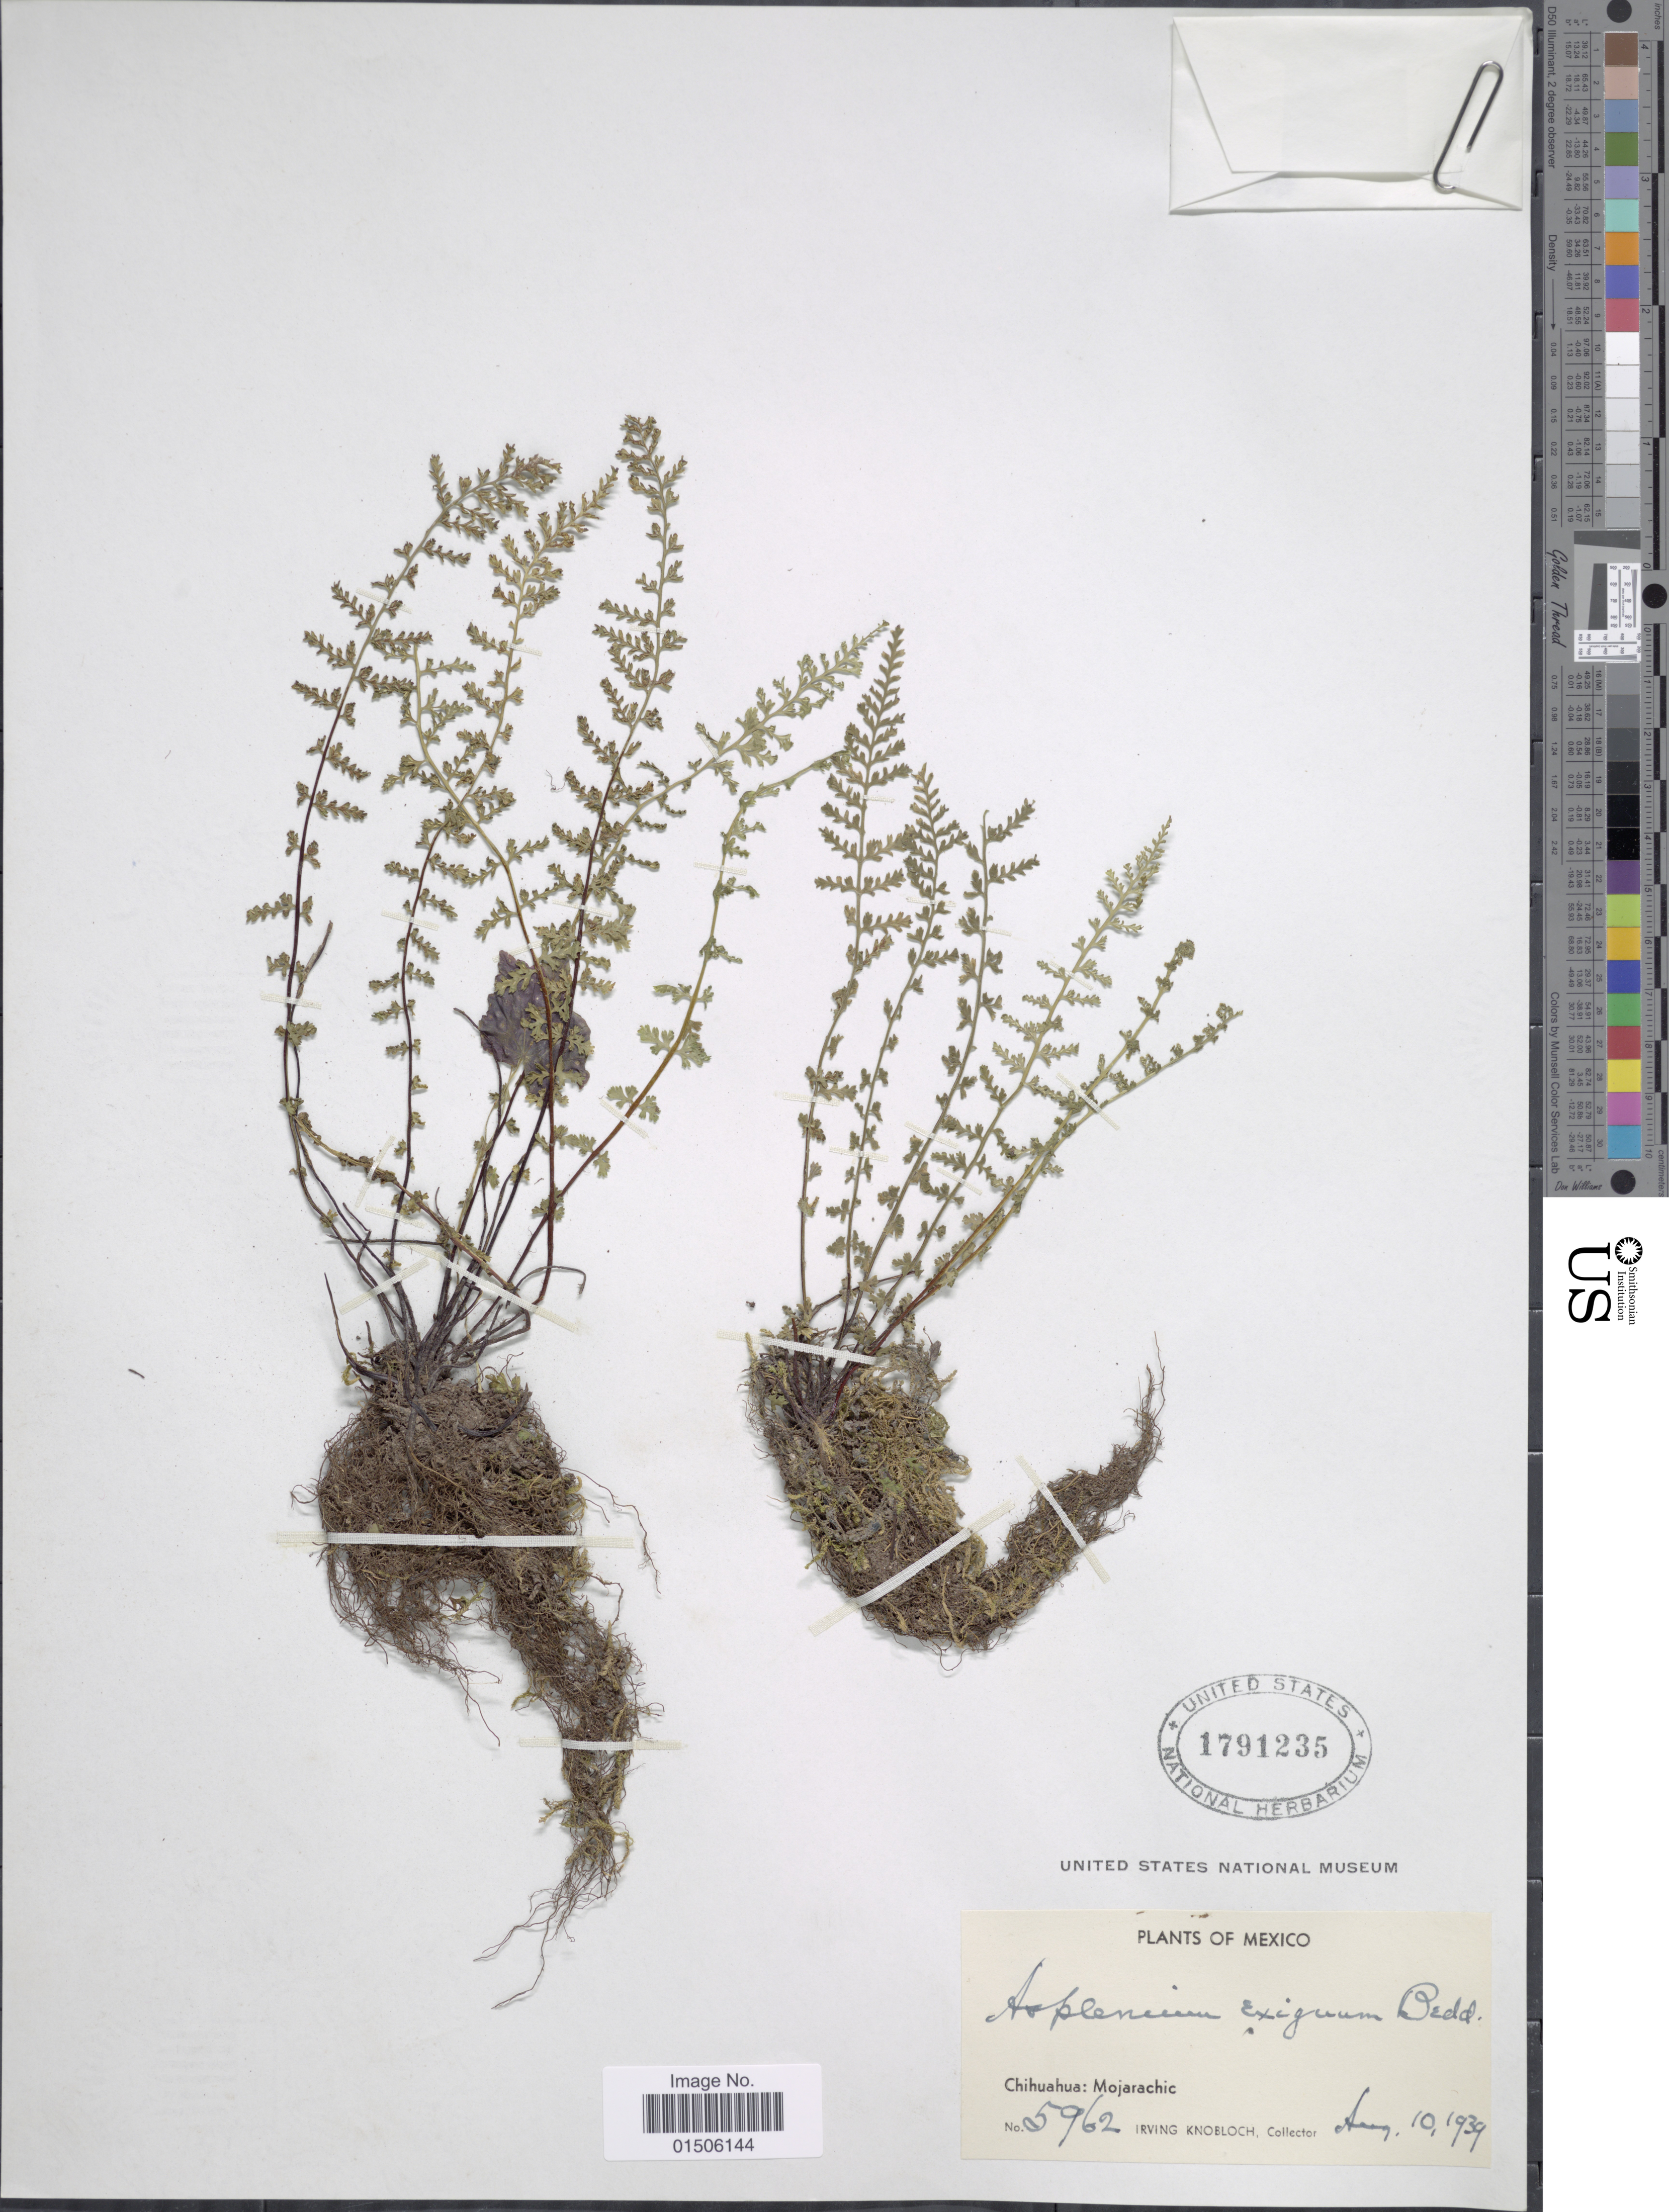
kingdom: Plantae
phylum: Tracheophyta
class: Polypodiopsida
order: Polypodiales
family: Aspleniaceae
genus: Asplenium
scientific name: Asplenium exiguum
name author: Bedd.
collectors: I. W. Knobloch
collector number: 5962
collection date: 1939-08-10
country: Mexico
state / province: Chihuahua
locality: Mojarachic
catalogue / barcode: US 1791235